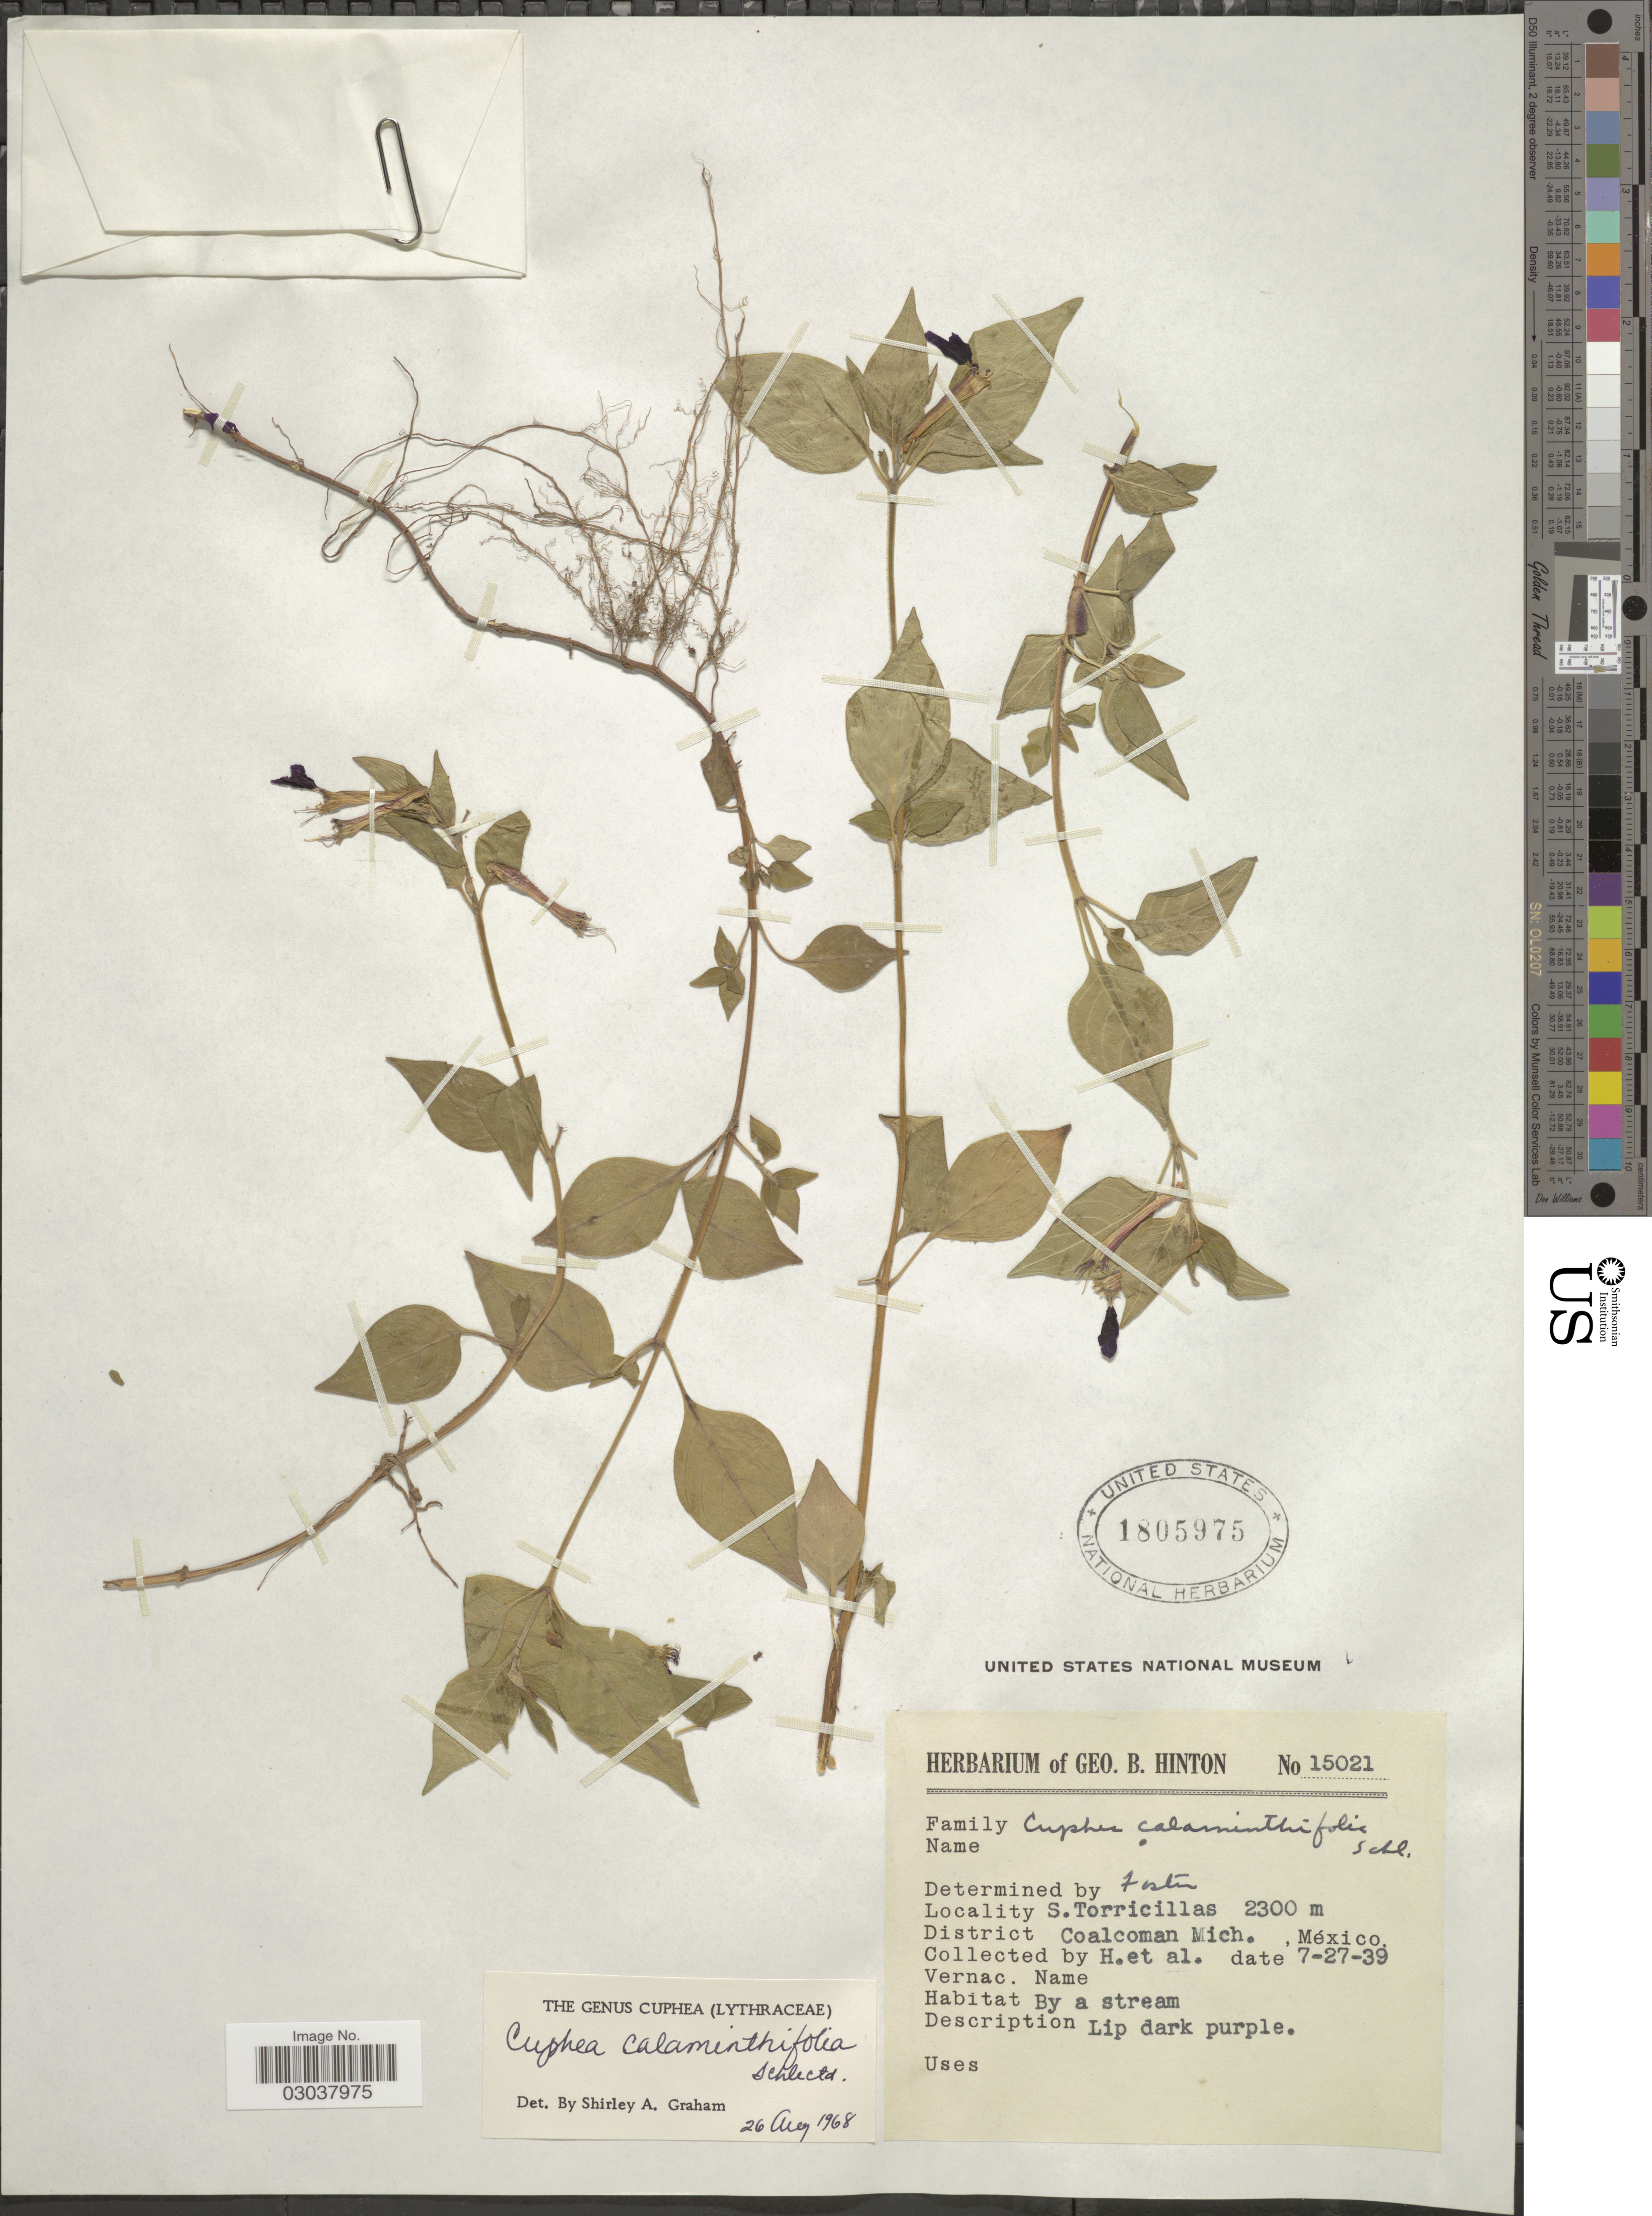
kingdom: Plantae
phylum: Tracheophyta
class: Magnoliopsida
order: Myrtales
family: Lythraceae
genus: Cuphea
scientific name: Cuphea calaminthifolia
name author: Schltdl.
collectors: G. B. Hinton & et al.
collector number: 15021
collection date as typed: Transcribed d/m/y: 27/7/39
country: Mexico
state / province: Michoacán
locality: S. Torricillas. District Coalcoman Mich.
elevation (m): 2300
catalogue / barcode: US 1805975